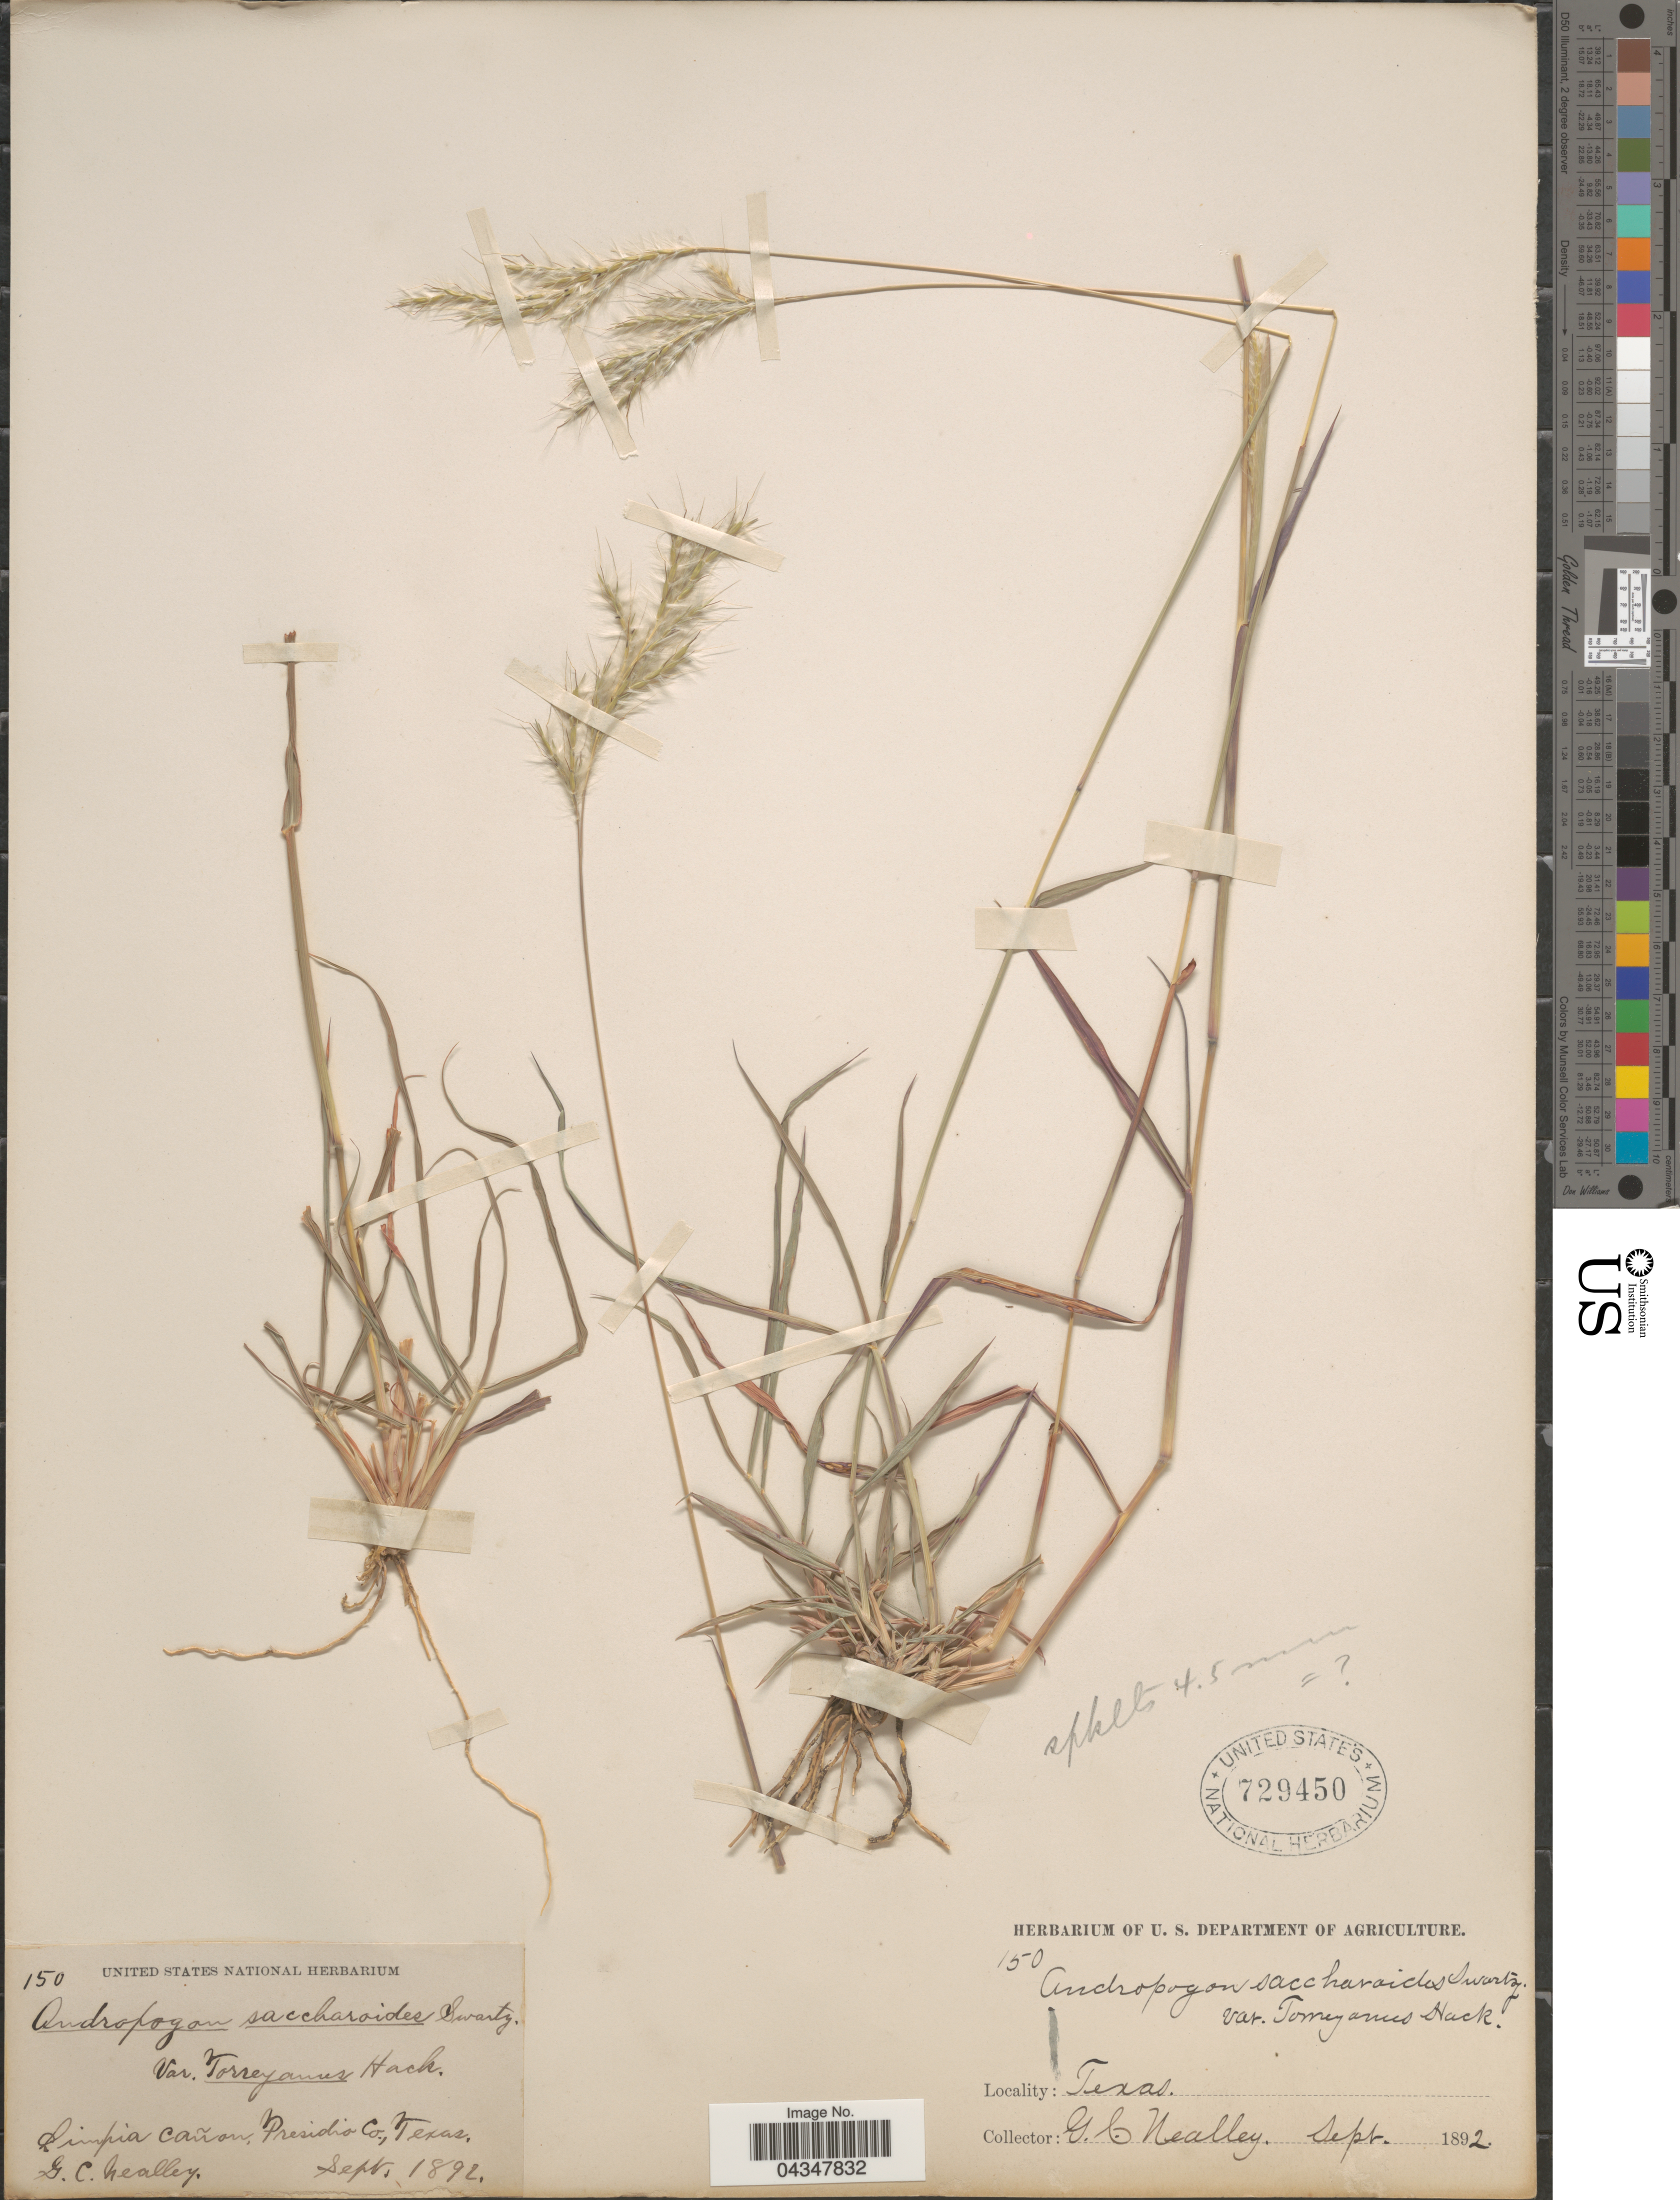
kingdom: Plantae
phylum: Tracheophyta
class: Liliopsida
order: Poales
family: Poaceae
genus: Bothriochloa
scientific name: Bothriochloa saccharoides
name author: (Sw.) Rydb.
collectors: G. C. Nealley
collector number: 150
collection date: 1892-09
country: United States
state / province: Texas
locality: Limpia Cañon, Presidio Co.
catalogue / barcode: US 729450